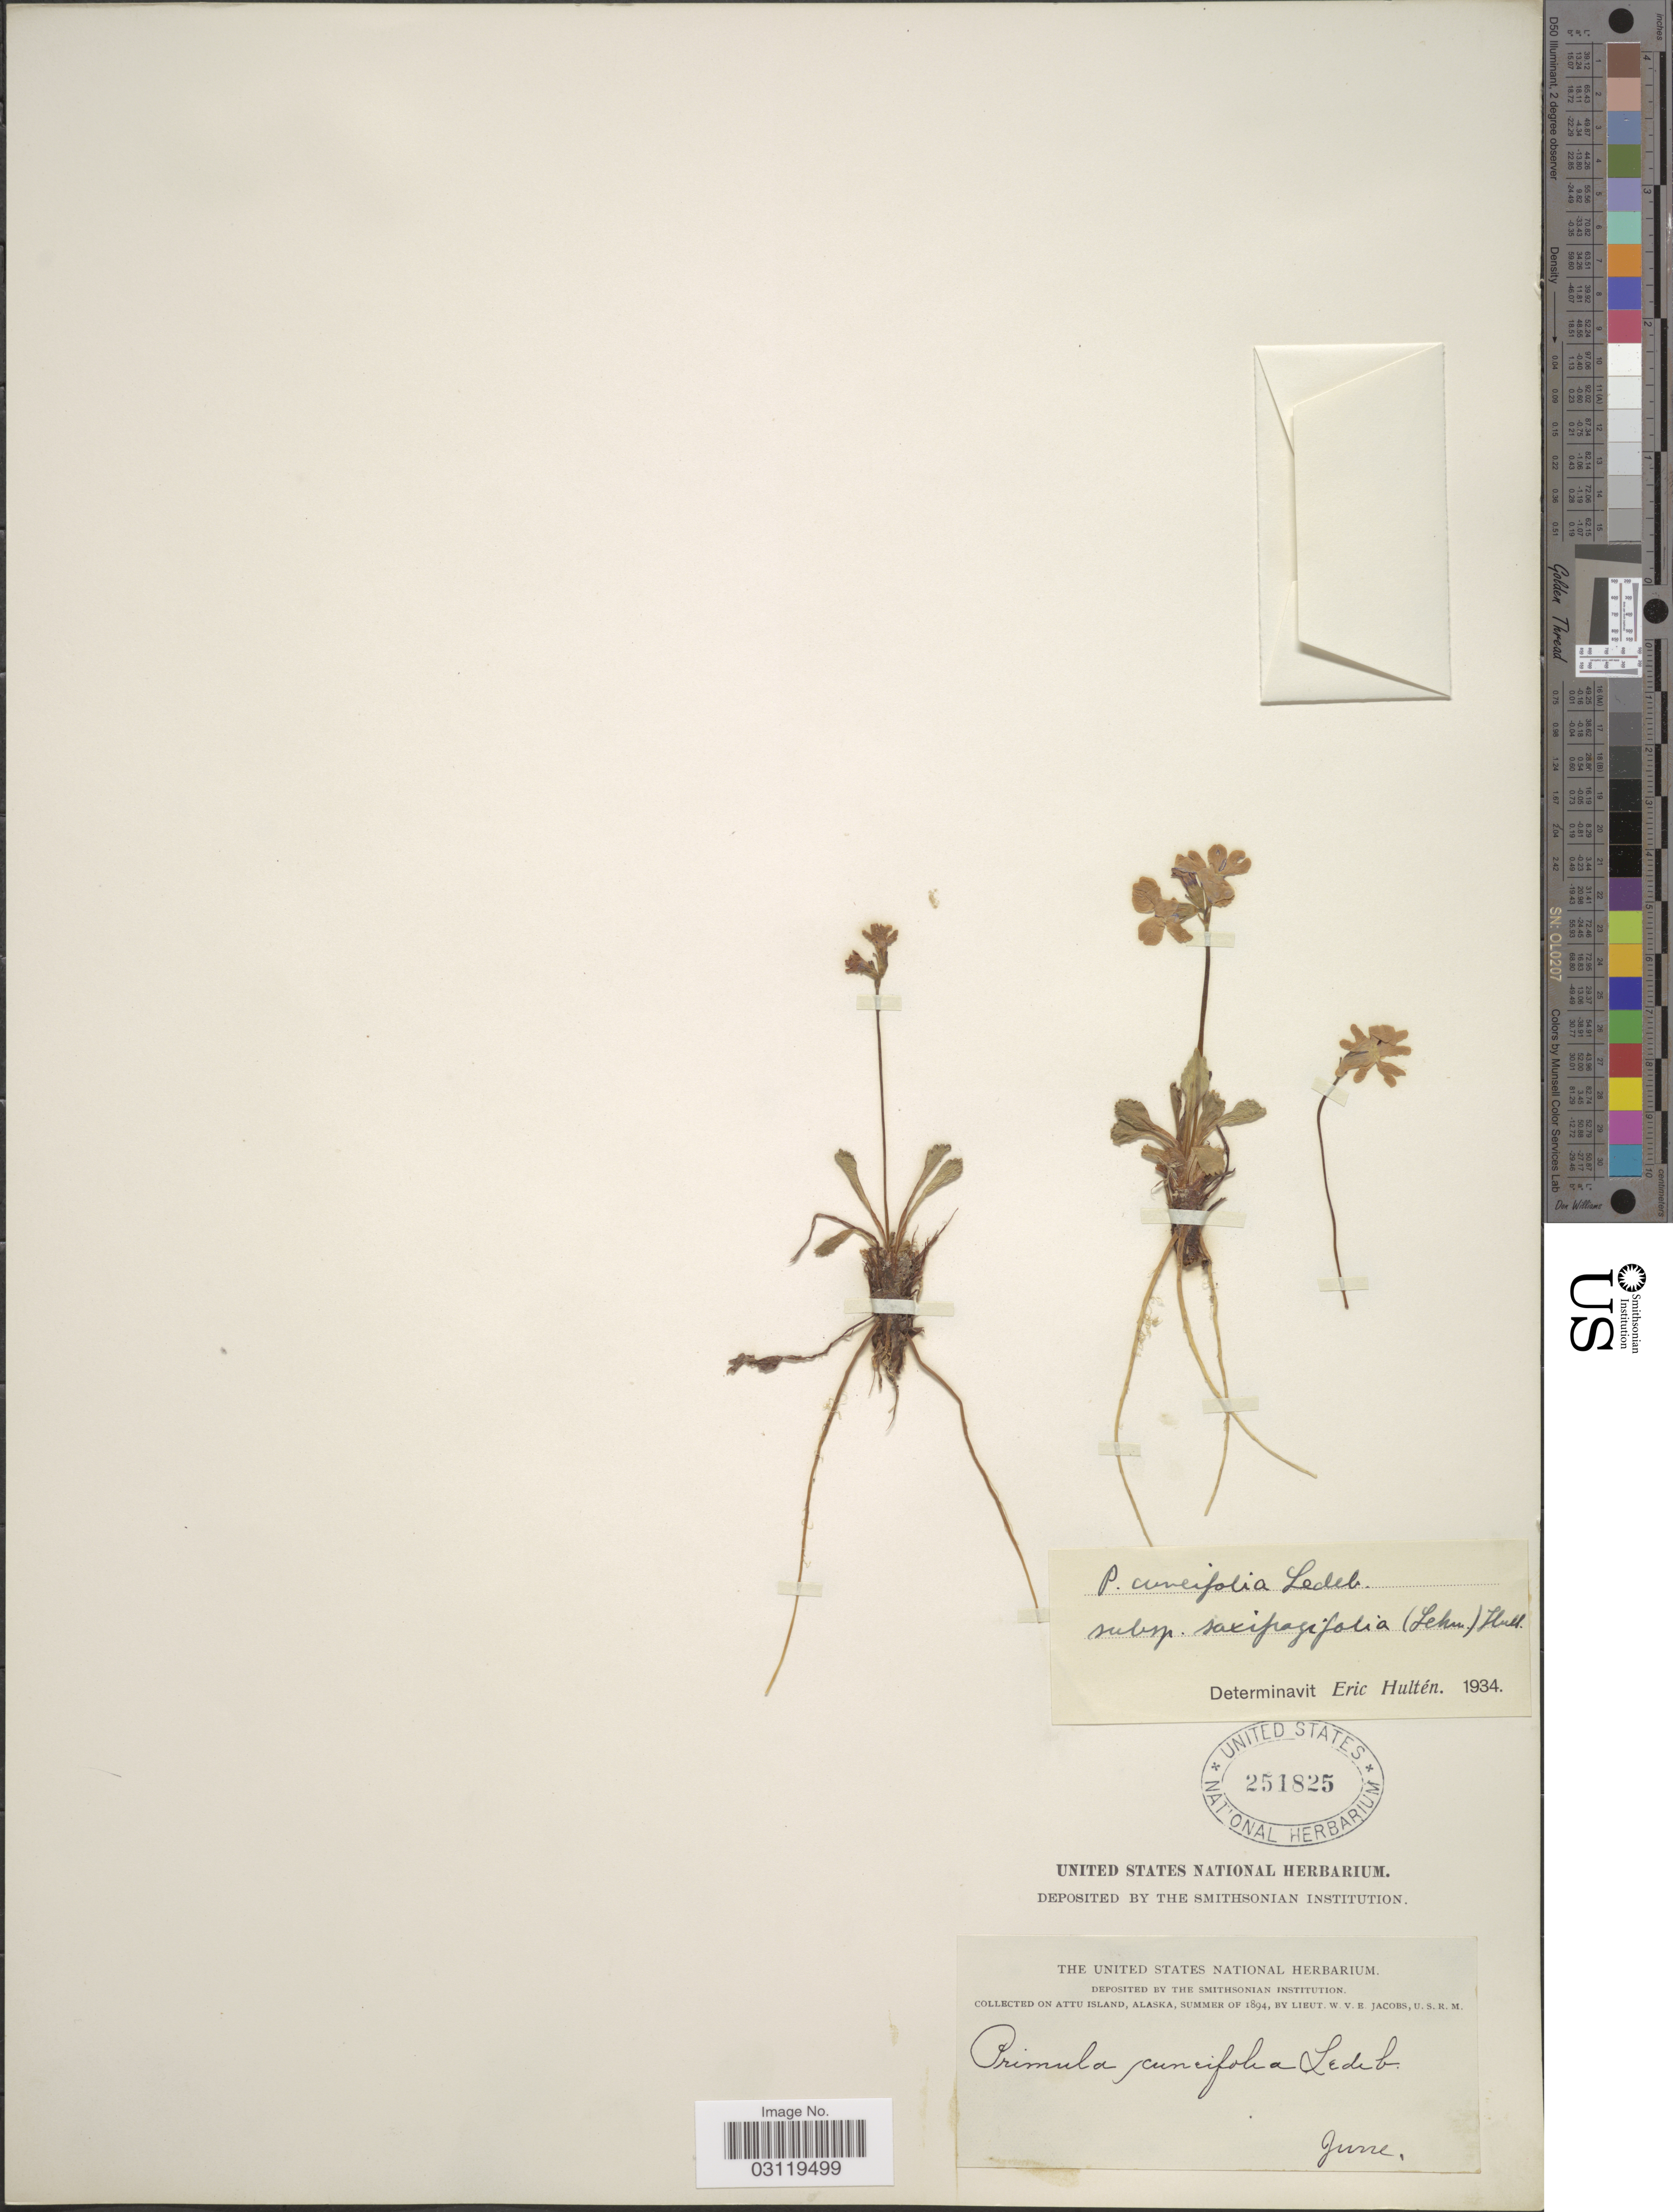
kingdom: Plantae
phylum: Tracheophyta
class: Magnoliopsida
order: Ericales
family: Primulaceae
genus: Primula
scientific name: Primula cuneifolia subsp. saxifragifolia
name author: (Lehm.) W.W. Sm. & Forrest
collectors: W. V. E. Jacobs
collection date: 1894-06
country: United States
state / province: Alaska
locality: Attu Island.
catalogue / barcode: US 251825